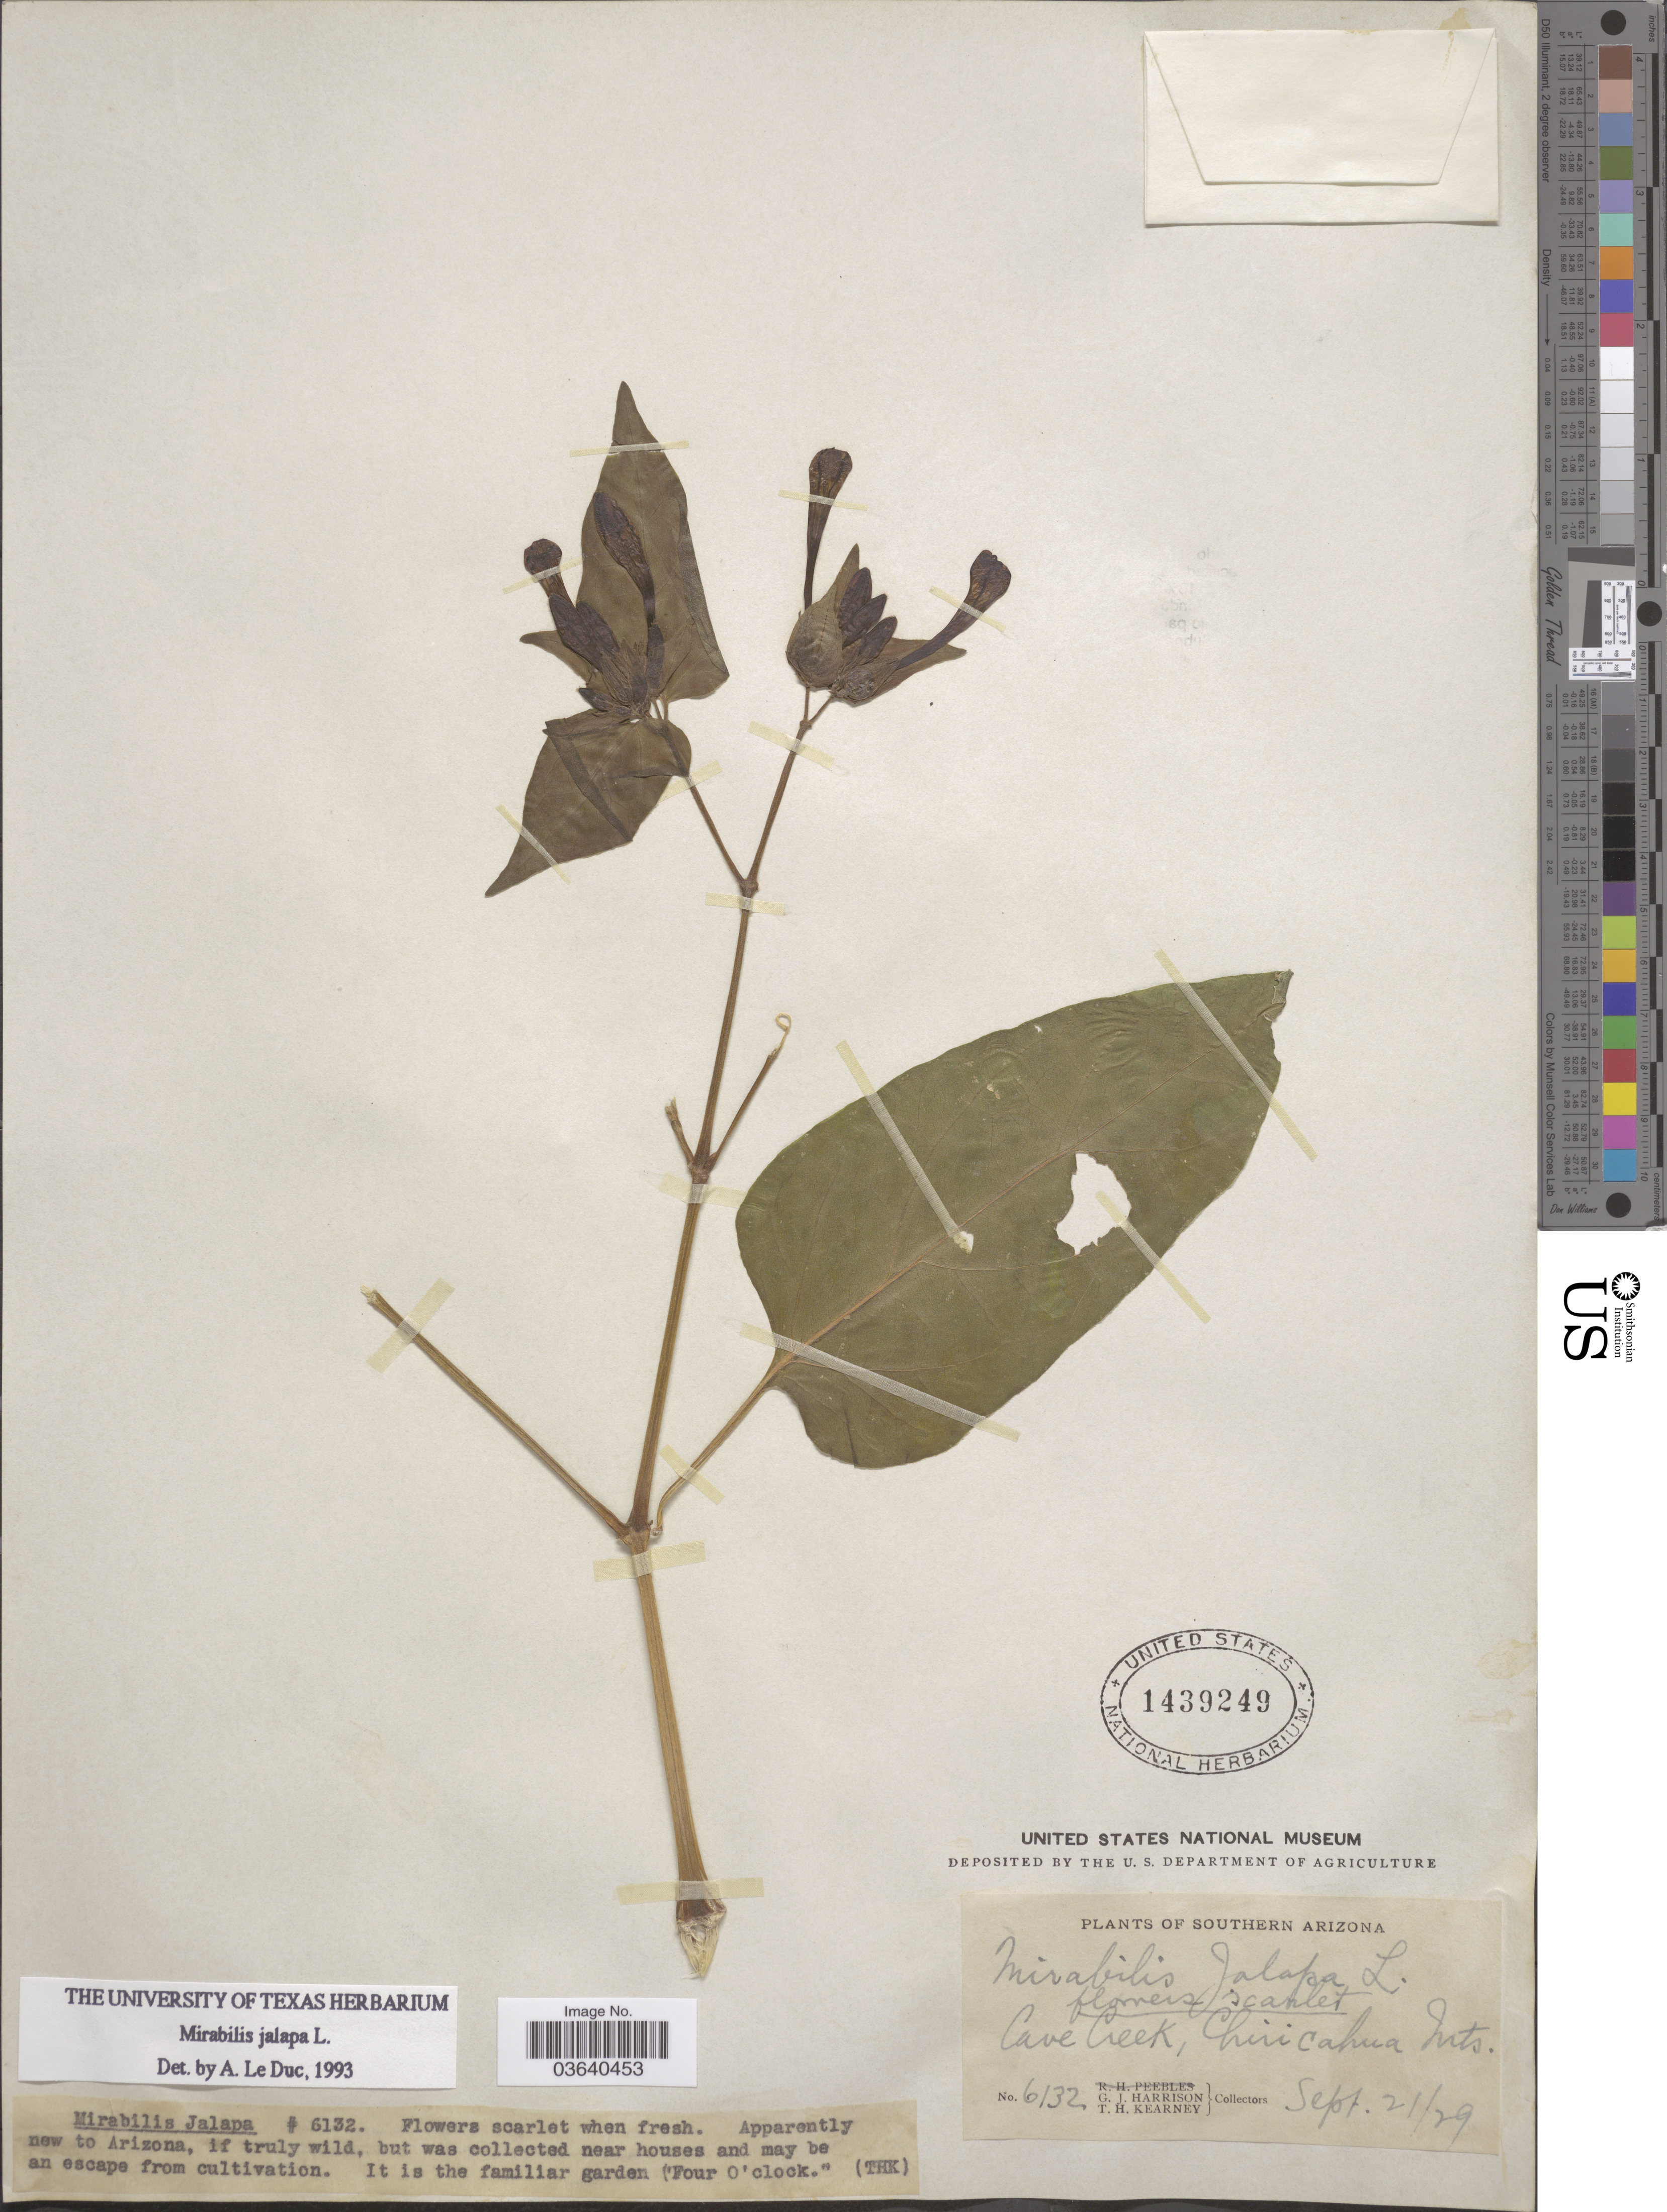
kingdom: Plantae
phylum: Tracheophyta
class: Magnoliopsida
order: Caryophyllales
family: Nyctaginaceae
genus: Mirabilis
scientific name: Mirabilis jalapa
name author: L.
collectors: G. J. Harrison & T. H. Kearney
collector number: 6132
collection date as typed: Transcribed d/m/y: 21/9/29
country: United States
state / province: Arizona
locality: Southern Arizona. Cave Creek, Chiricahua Mts.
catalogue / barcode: US 1439249